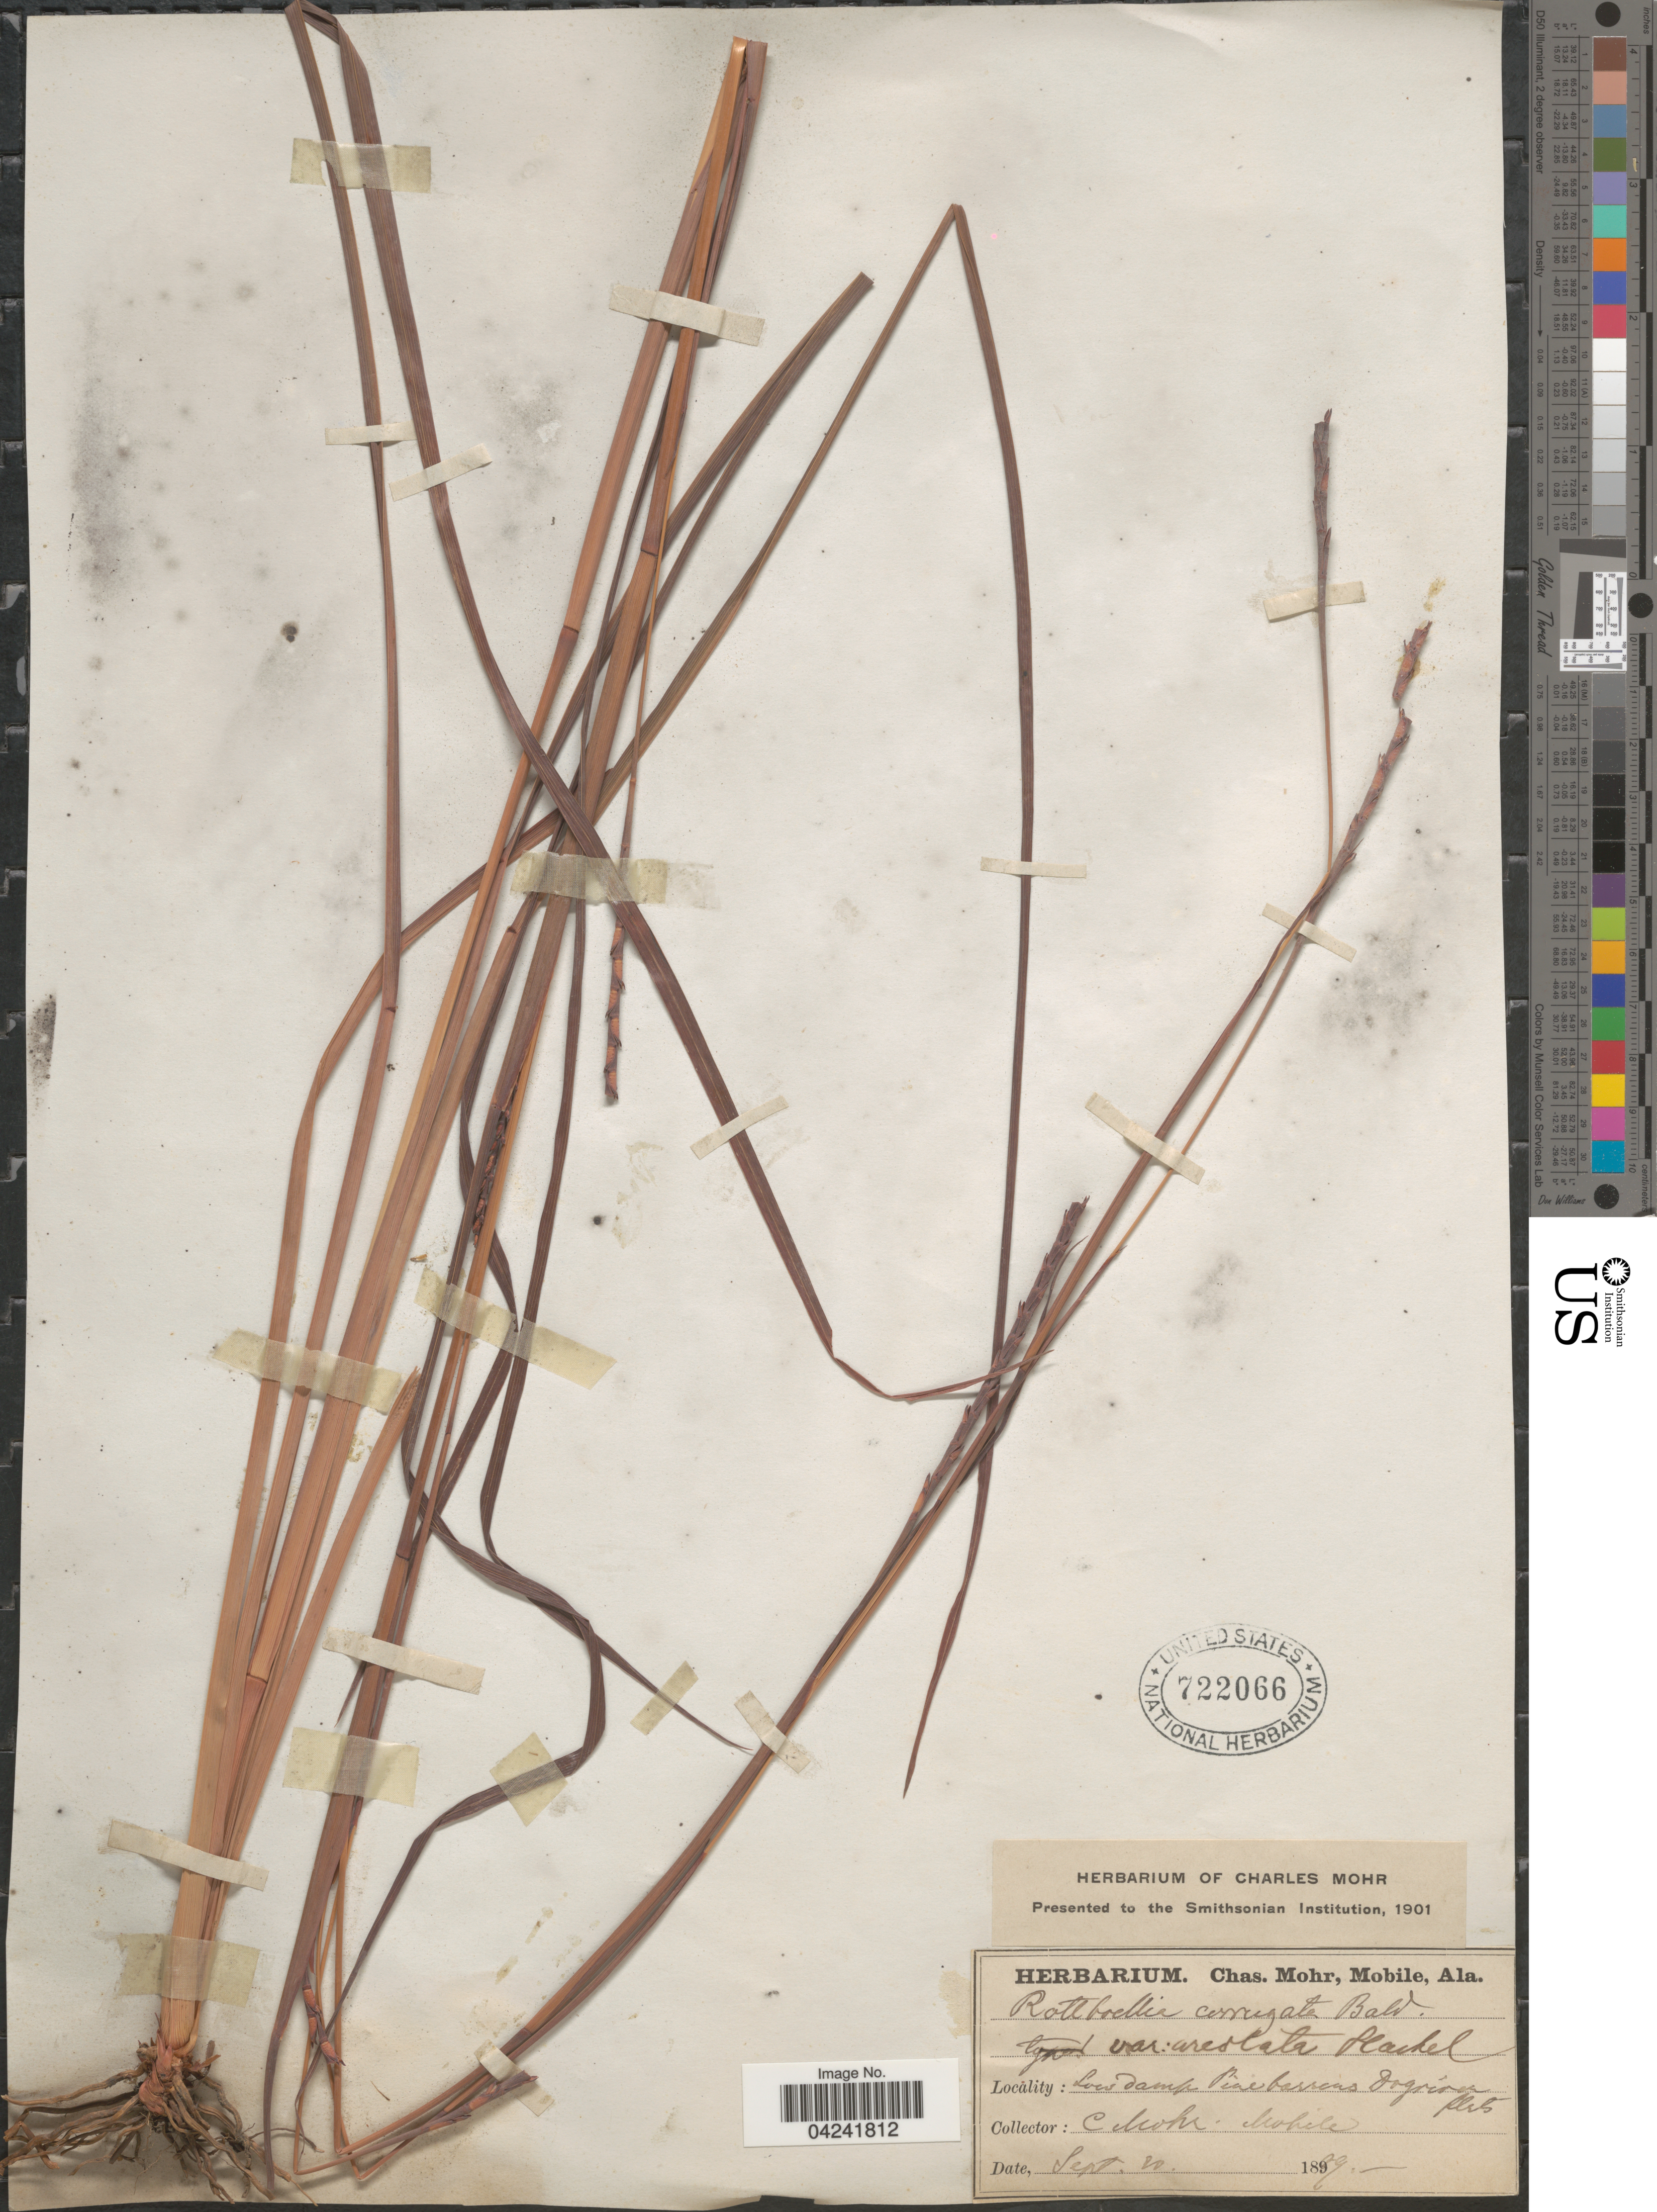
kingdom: Plantae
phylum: Tracheophyta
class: Liliopsida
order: Poales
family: Poaceae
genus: Mnesithea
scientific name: Mnesithea tessellata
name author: (Steud.) de Koning & Sosef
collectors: Mohr, C. T. (herbarium)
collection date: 1809-09-20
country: United States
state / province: Alabama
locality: Low damp pine barrens Dog river flats. Mobile.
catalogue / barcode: US 722066